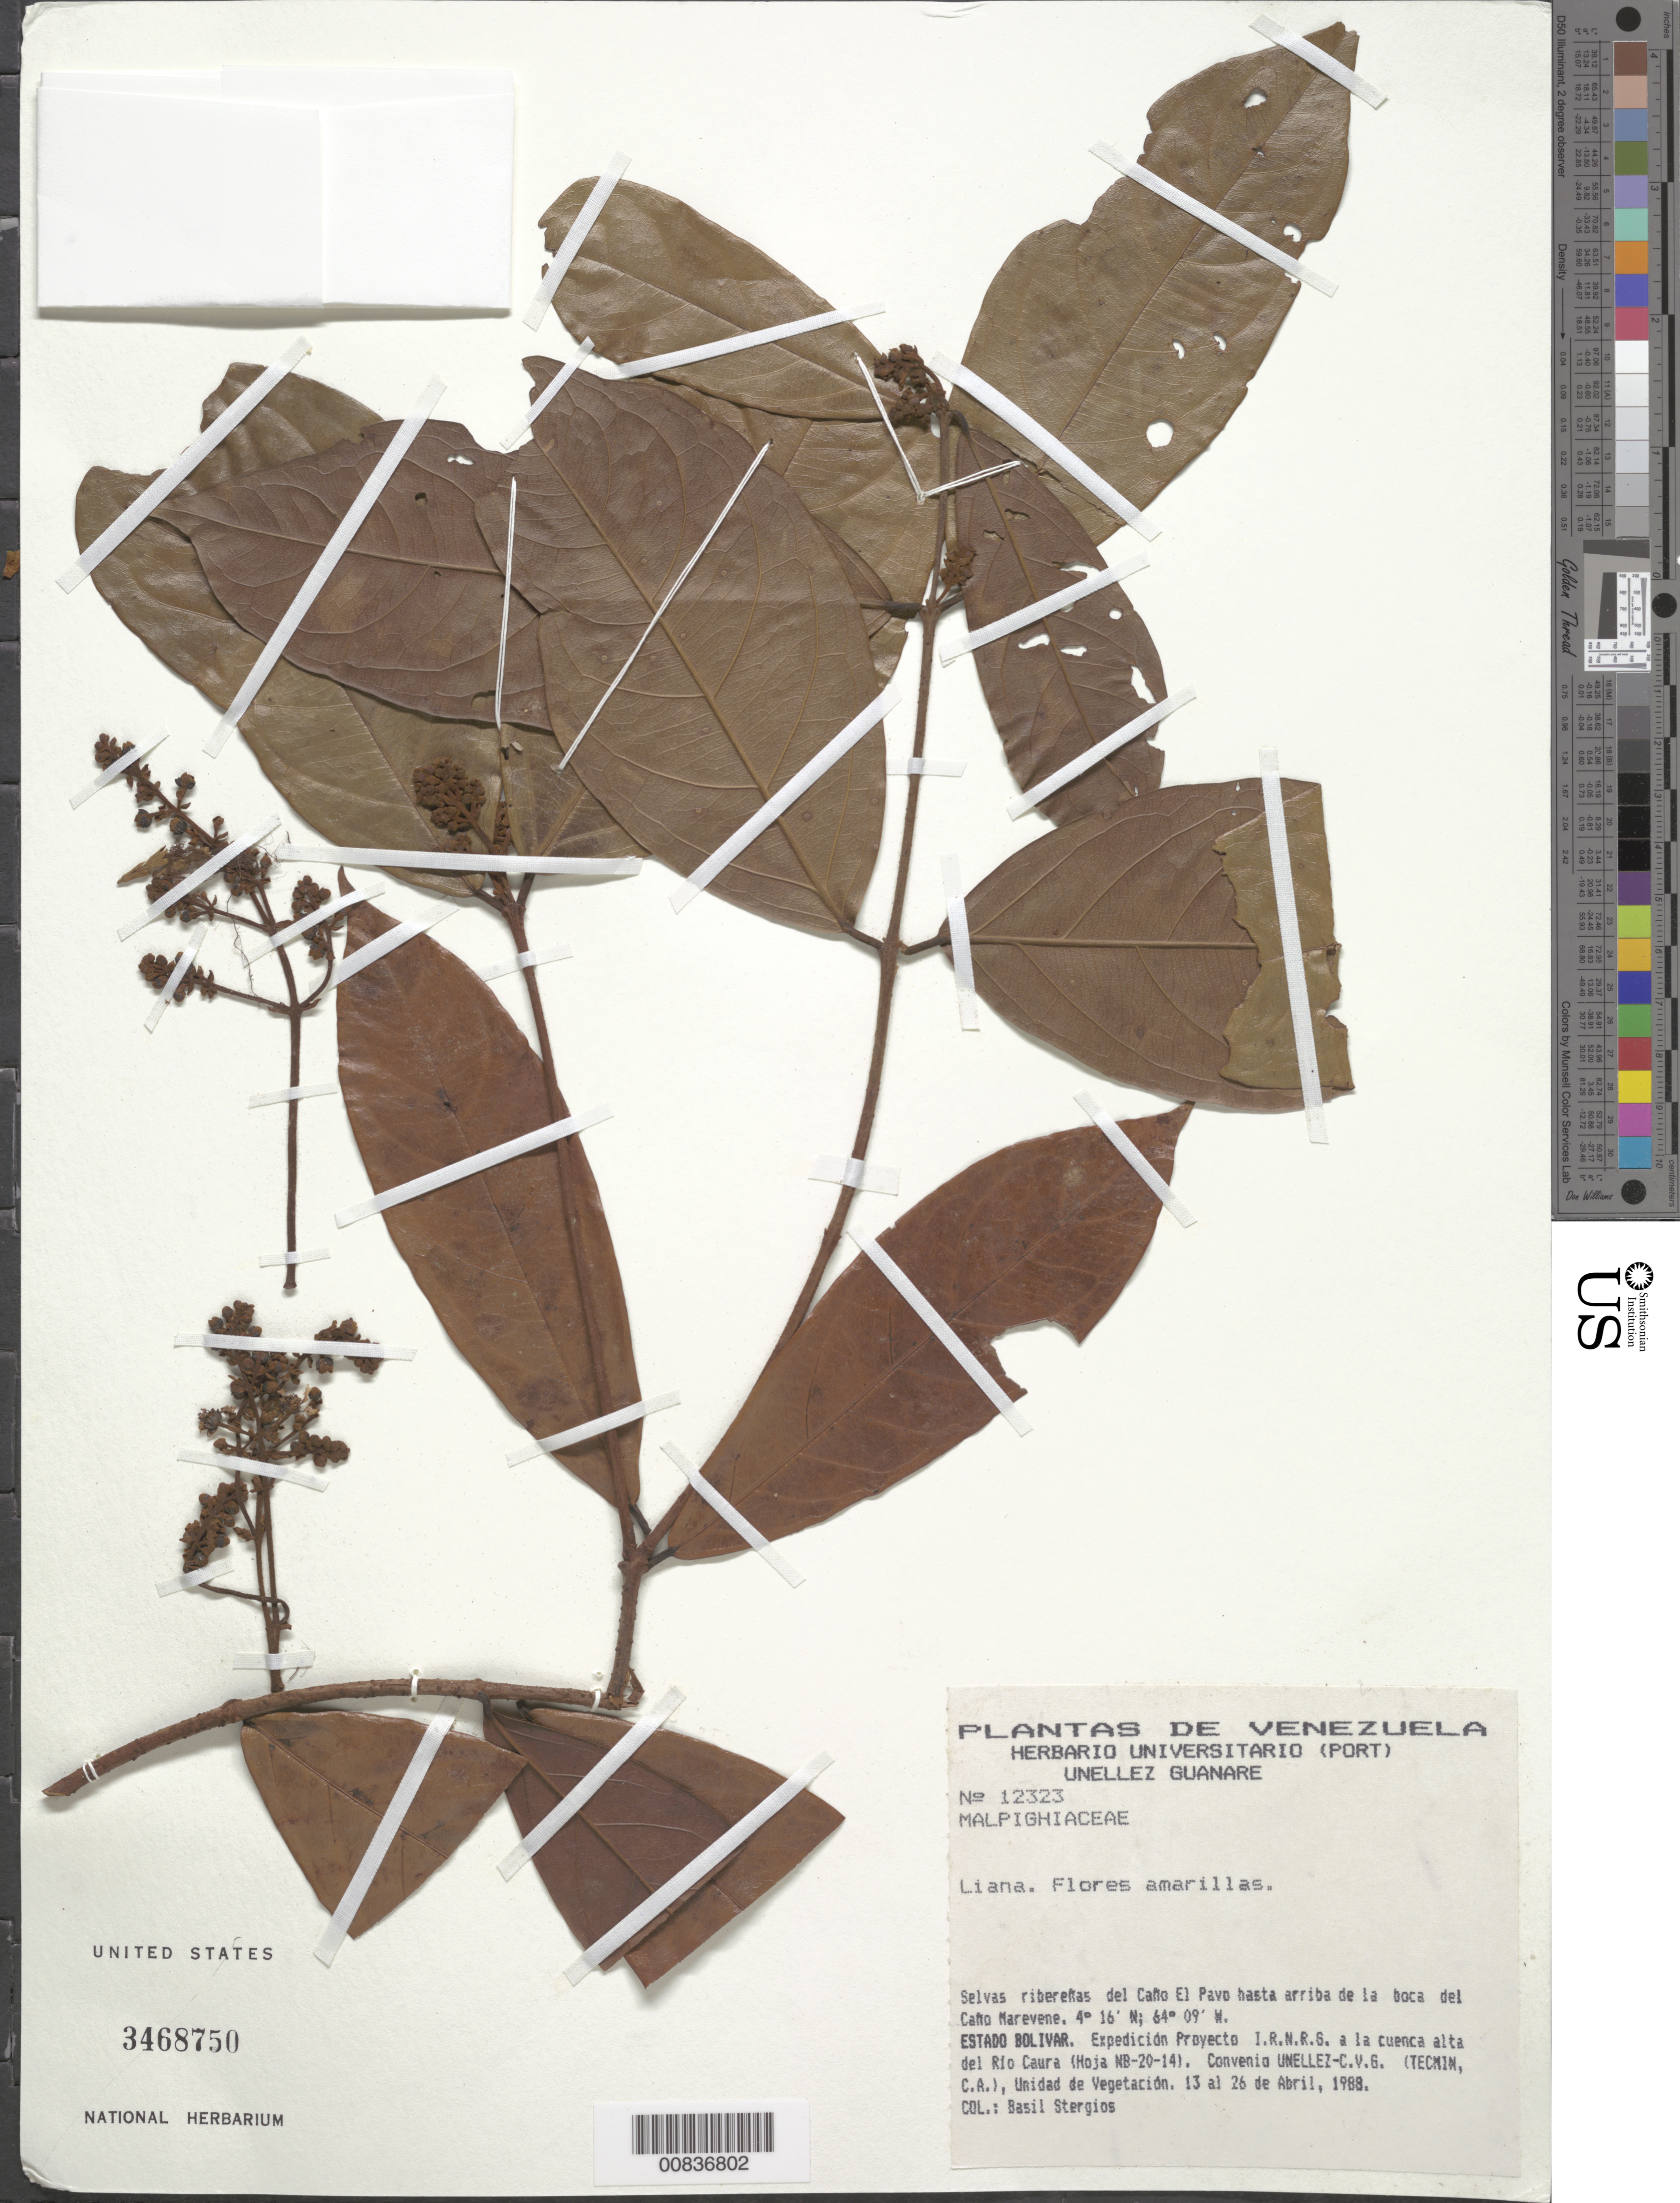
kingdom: Plantae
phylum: Tracheophyta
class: Magnoliopsida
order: Malpighiales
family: Malpighiaceae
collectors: B. G. Stergios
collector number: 12323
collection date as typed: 13-Apr-88 to 26-Apr-88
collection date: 1988-04-13/1988-04-26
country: Venezuela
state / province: Bolívar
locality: Río Caura, Caño El Pavo, boca del Caño Marevene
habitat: Selvas riberenas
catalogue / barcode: US 3468750